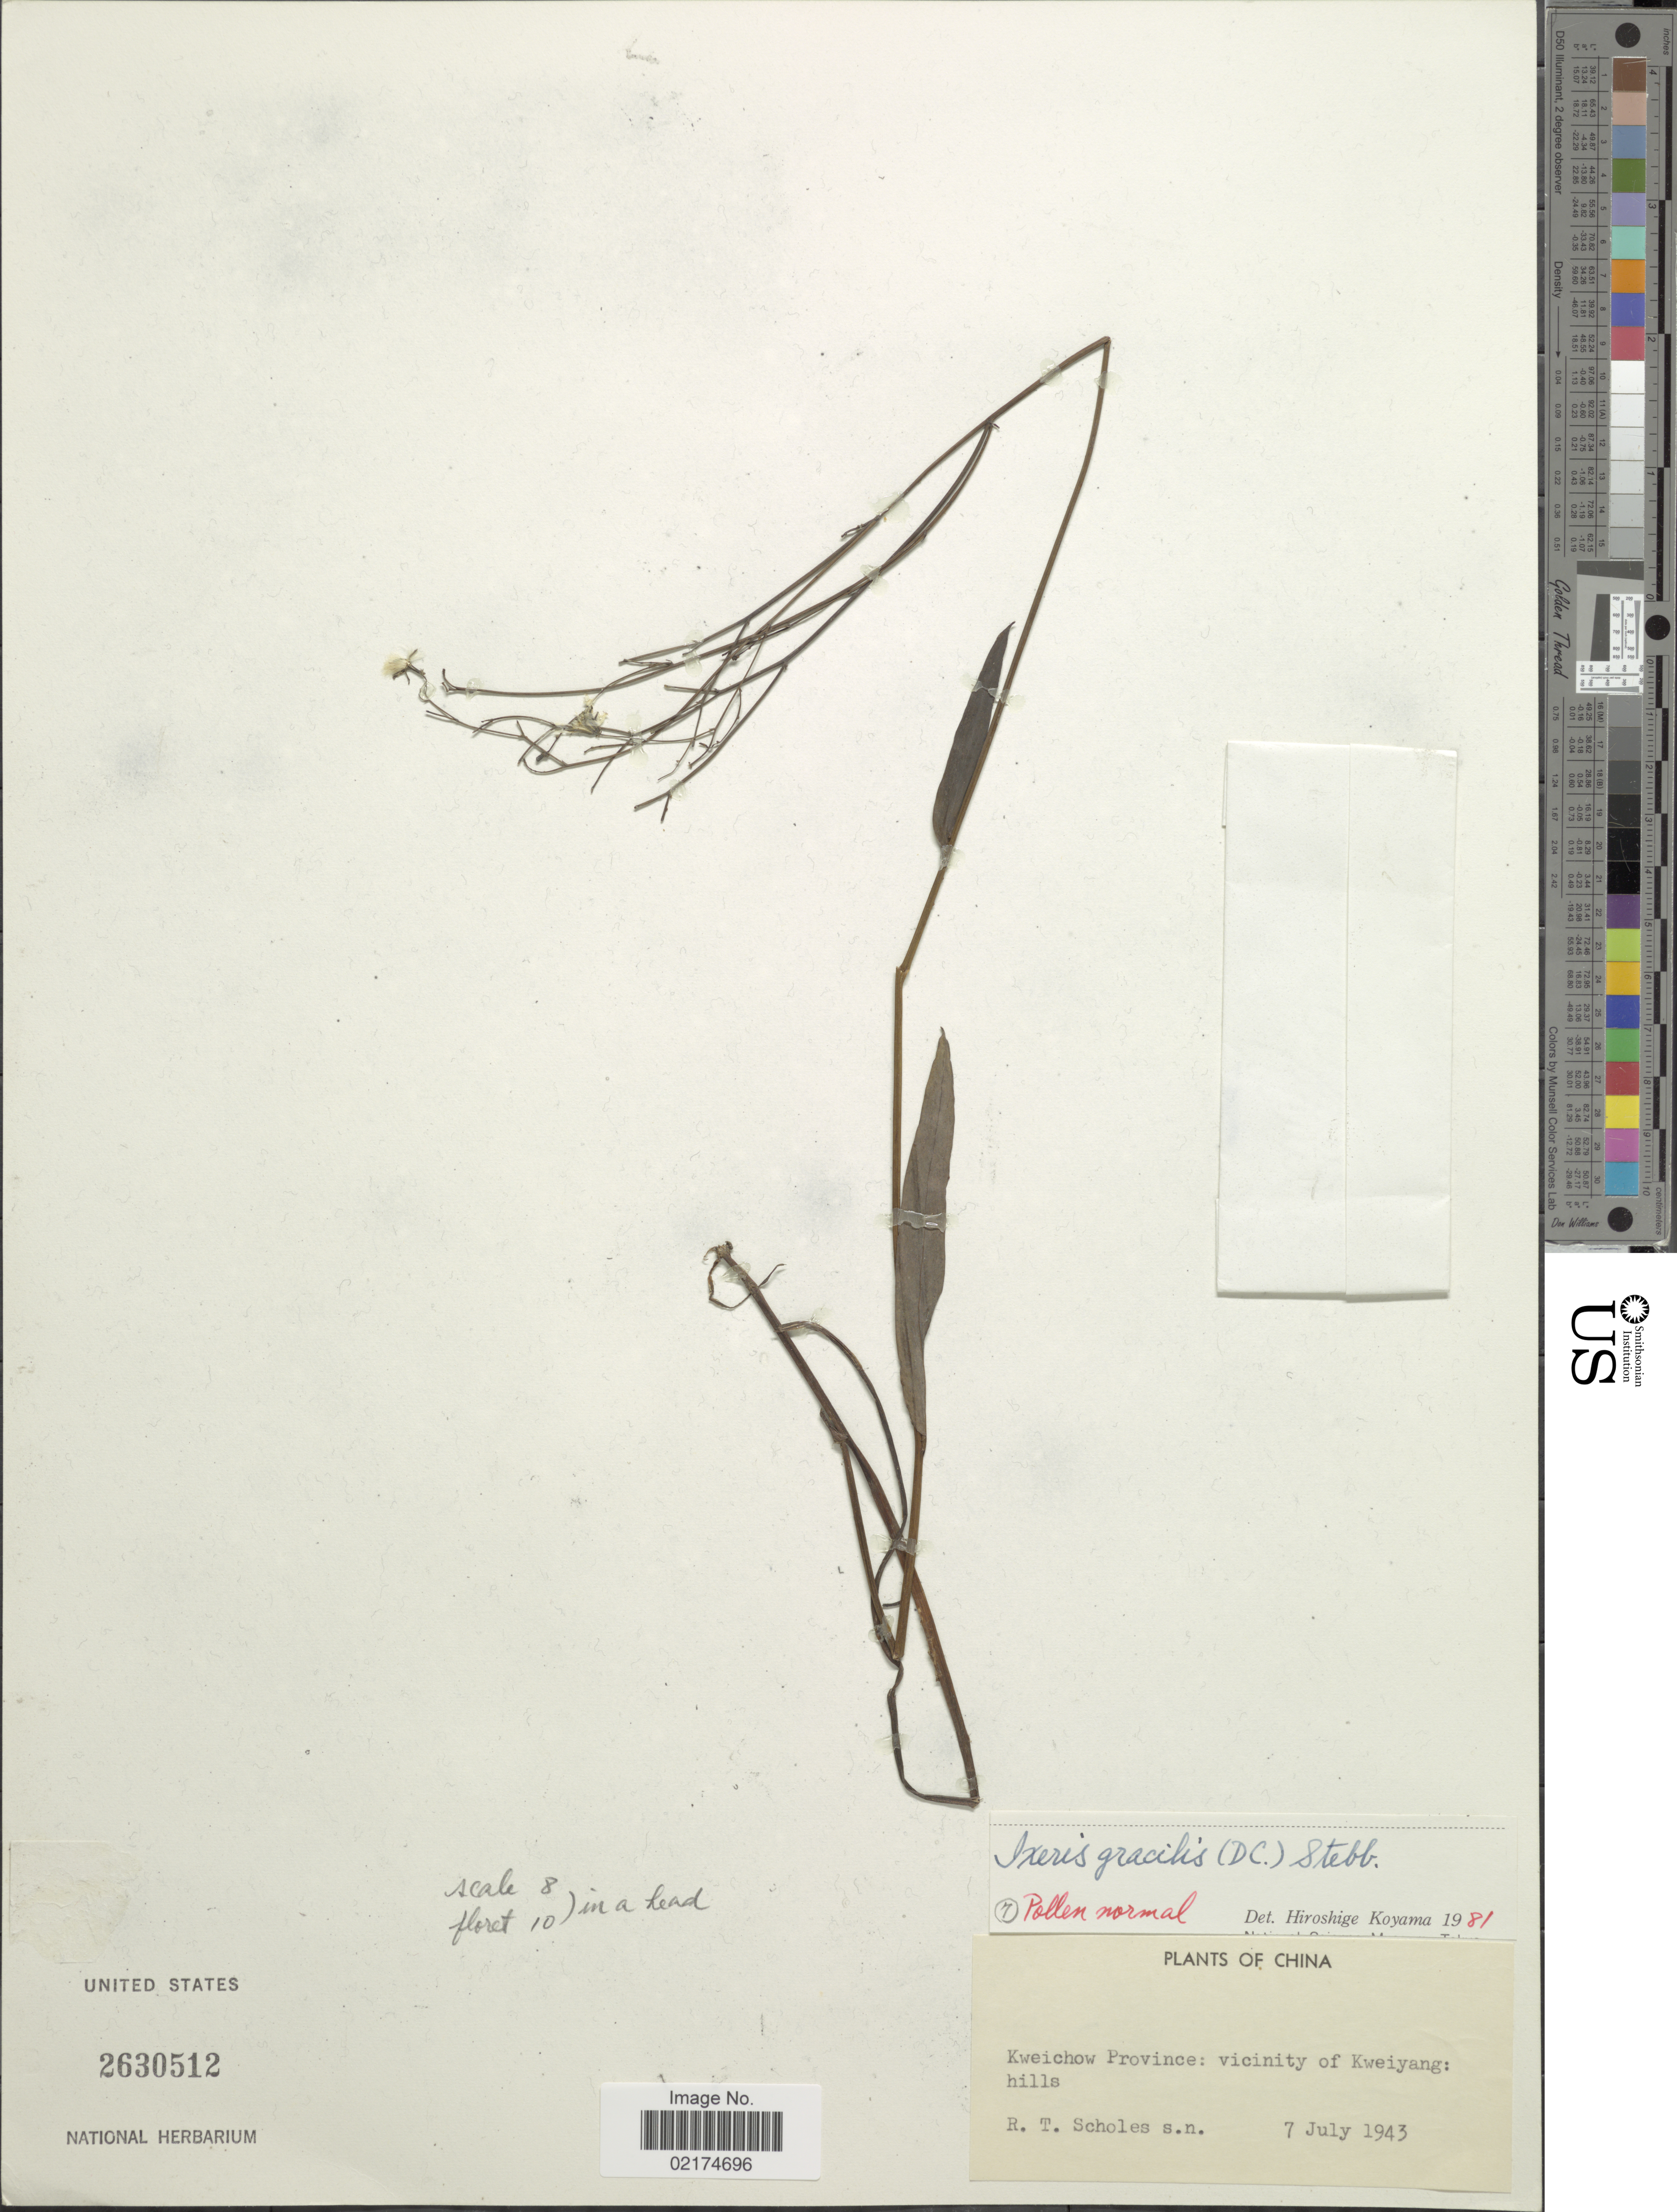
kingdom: Plantae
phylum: Tracheophyta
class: Magnoliopsida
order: Asterales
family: Asteraceae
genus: Ixeridium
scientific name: Ixeridium gracile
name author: (DC.) Pak & Kawano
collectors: R. Scholes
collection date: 1943-07-07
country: China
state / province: Guizhou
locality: Kweichow Province, vicinity of Kweiyang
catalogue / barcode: US 2630512